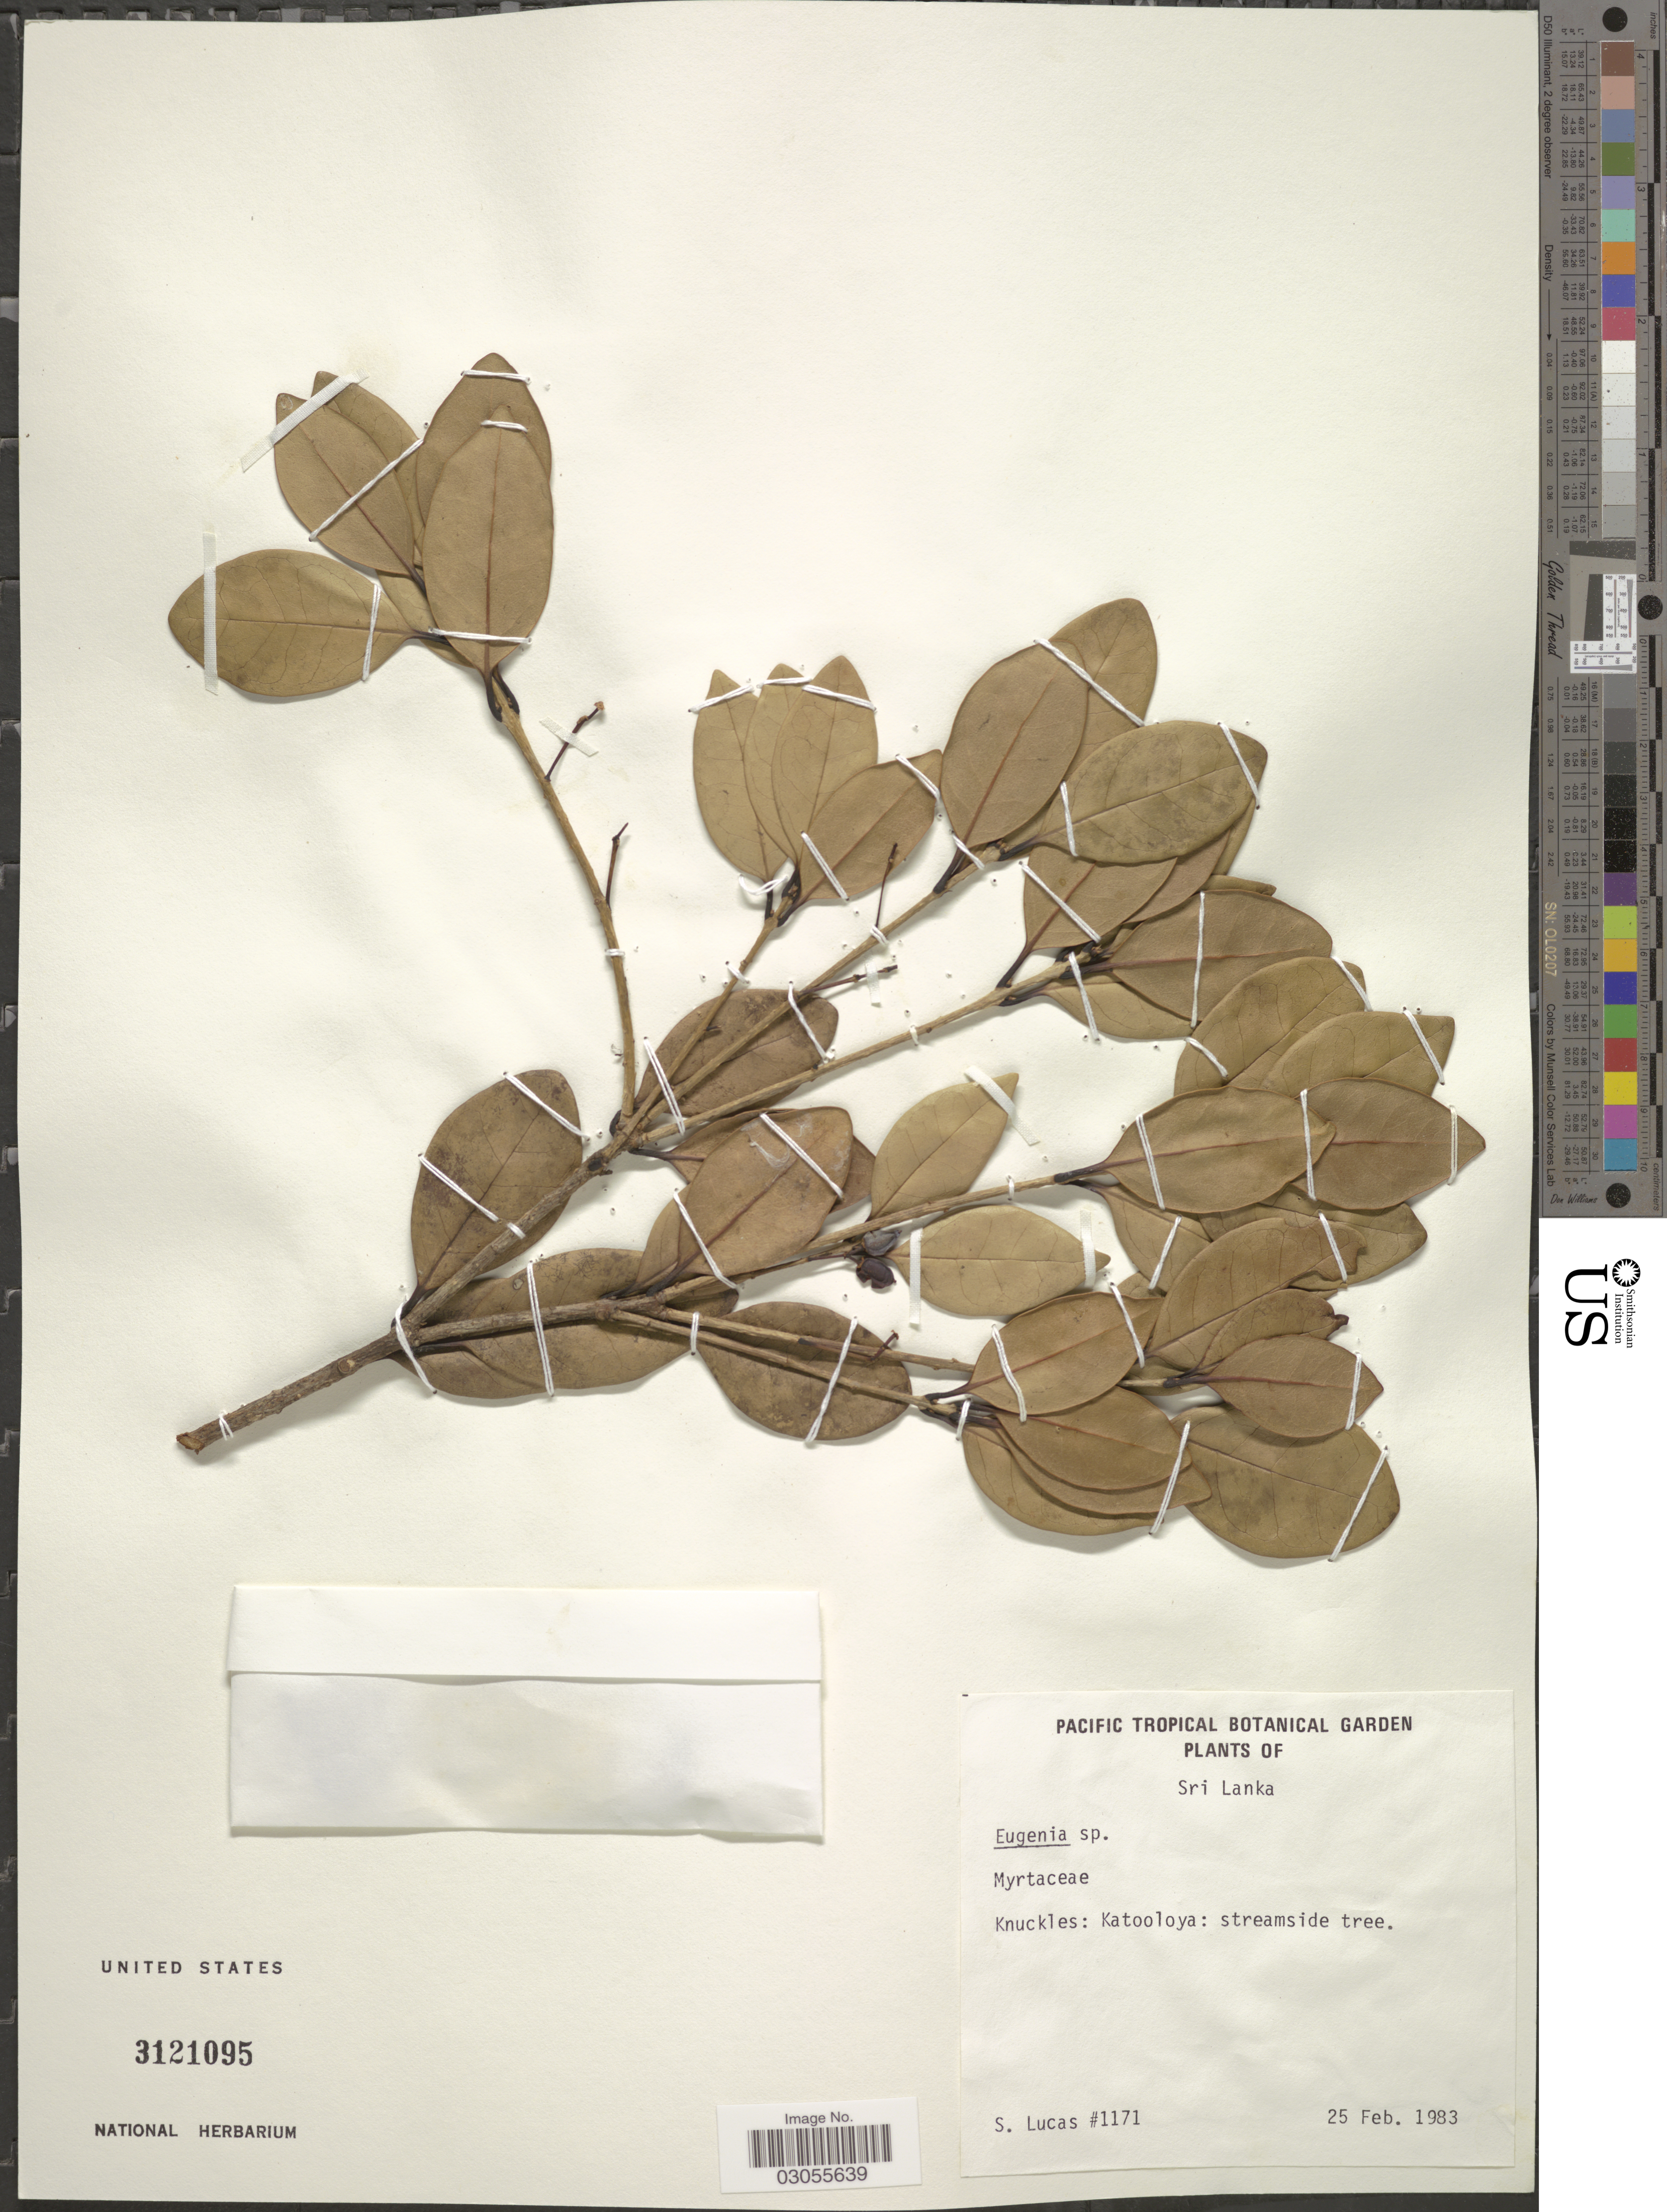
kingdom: Plantae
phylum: Tracheophyta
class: Magnoliopsida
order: Myrtales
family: Myrtaceae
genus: Eugenia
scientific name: Eugenia sp.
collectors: S. Lucas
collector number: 1171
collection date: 1983-02-25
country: Sri Lanka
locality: Knuckles: Katooloya.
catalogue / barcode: US 3121095